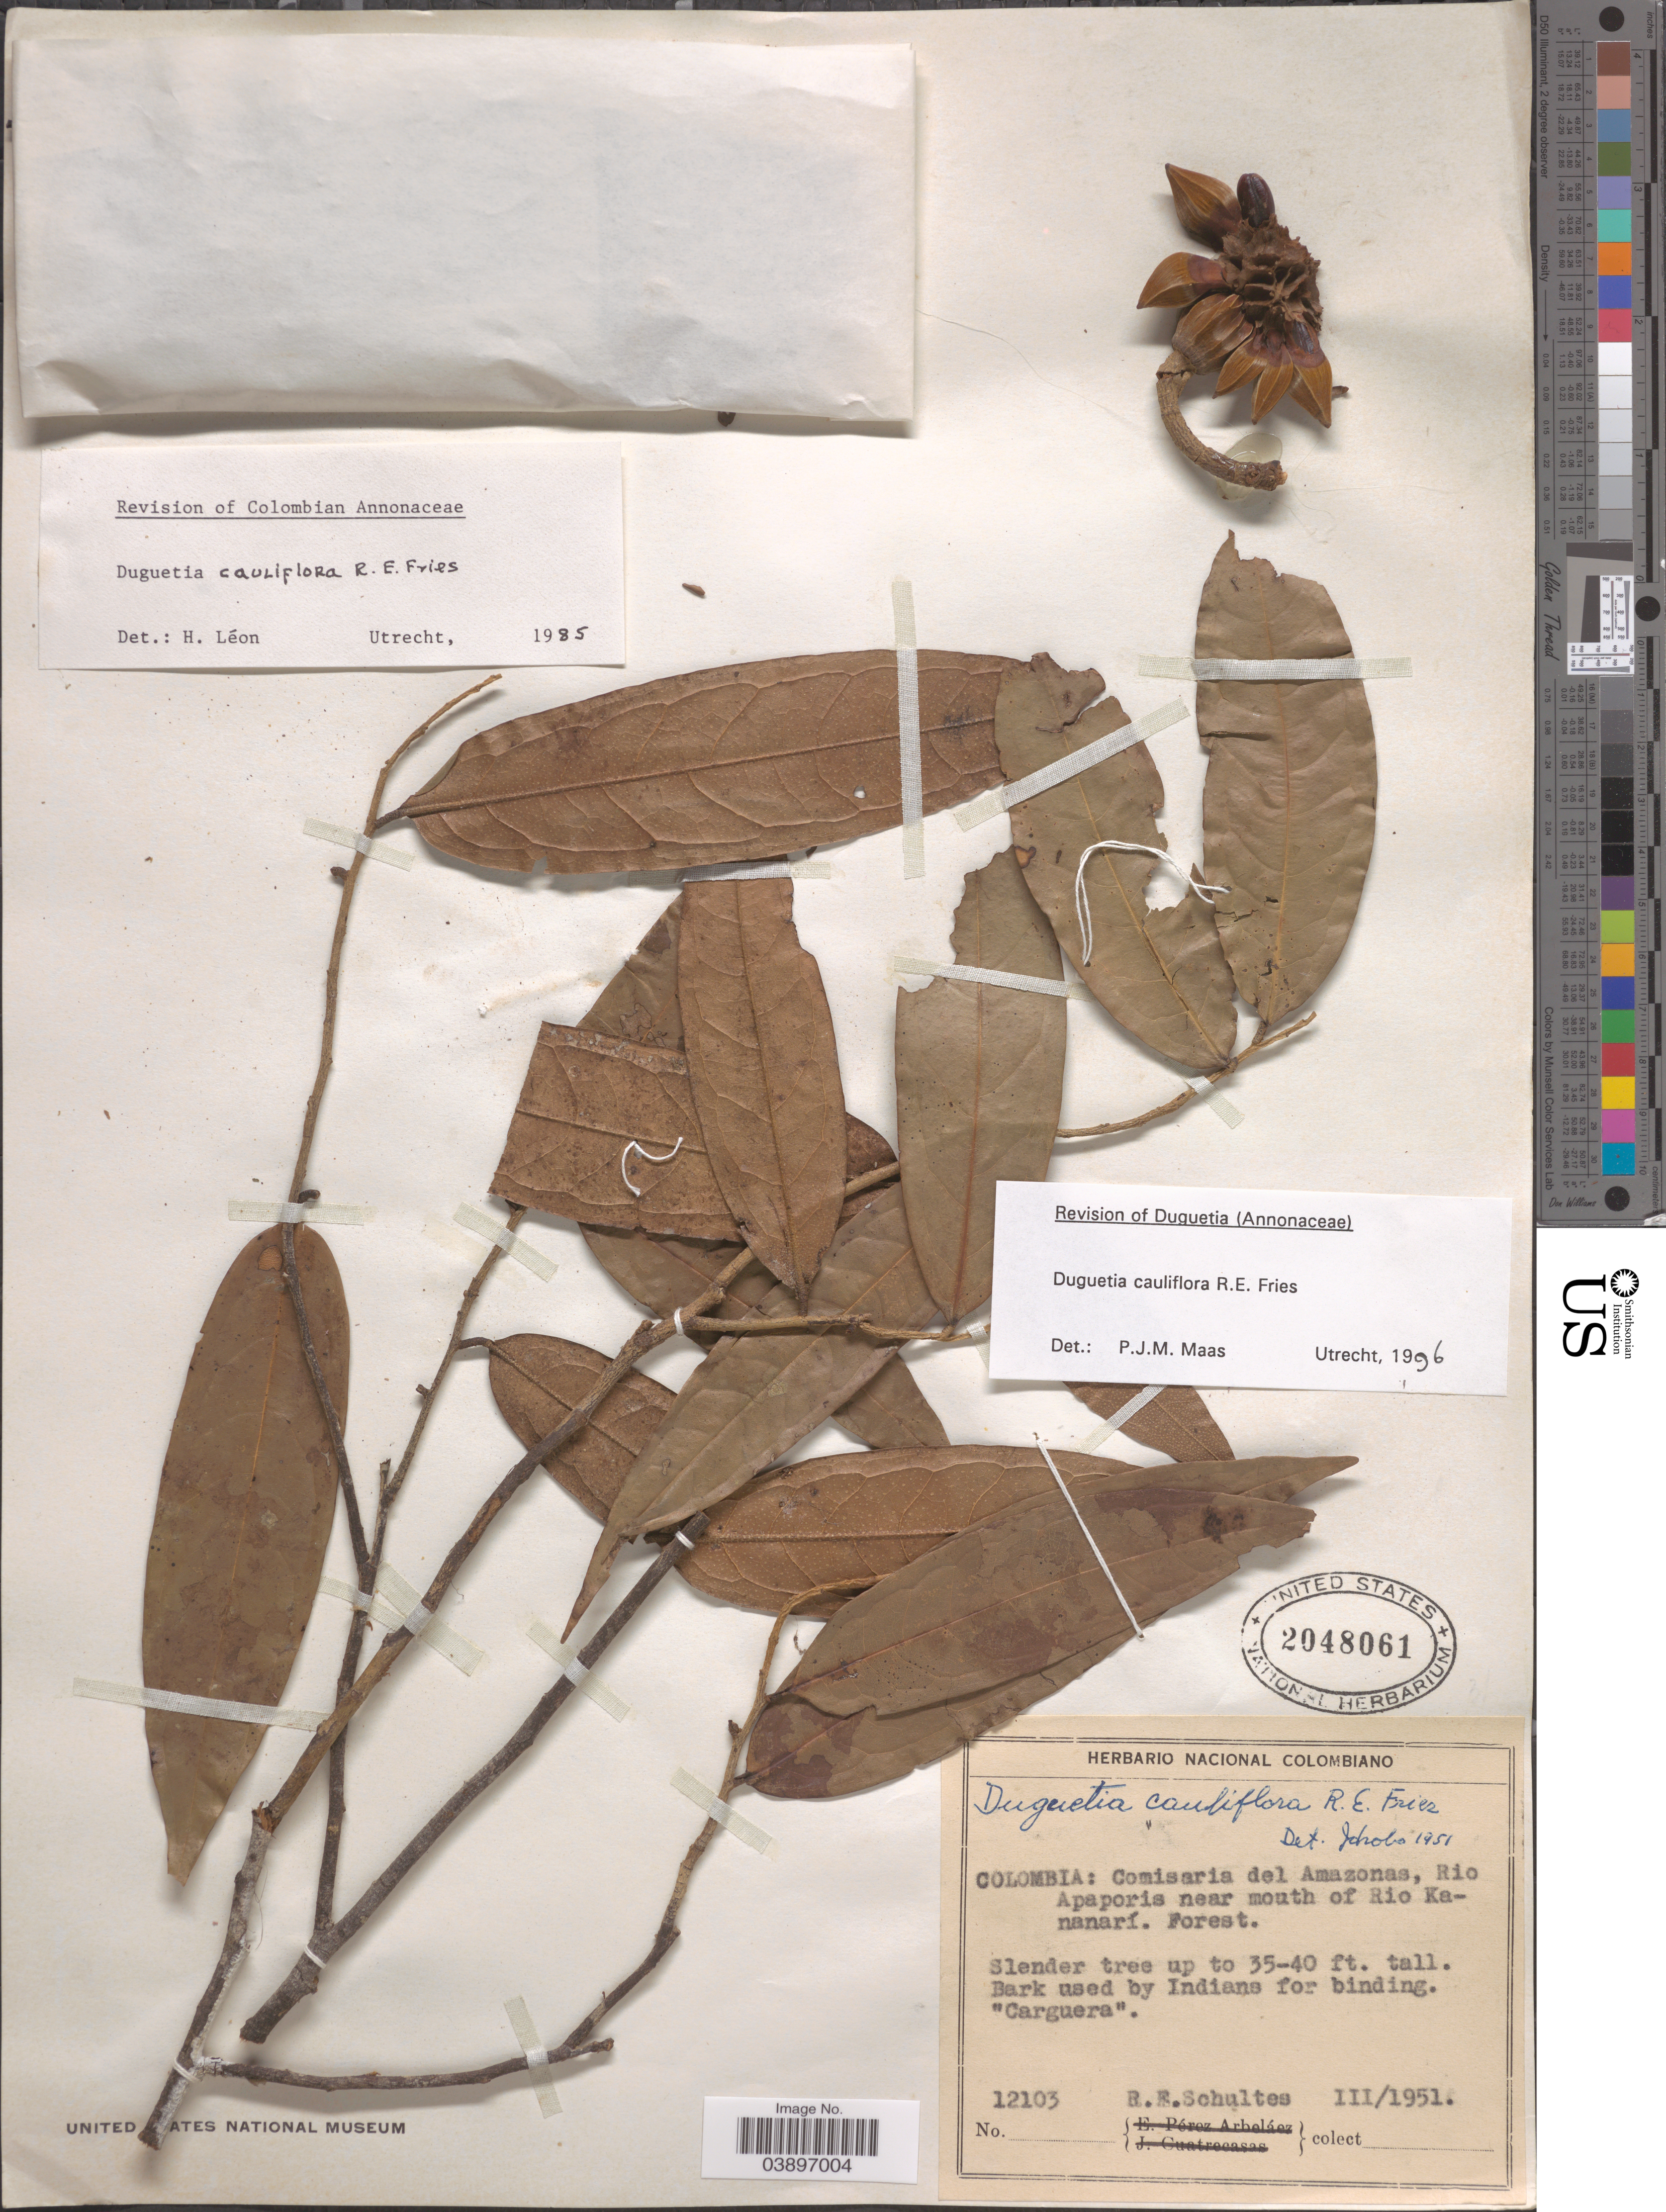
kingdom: Plantae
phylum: Tracheophyta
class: Magnoliopsida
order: Magnoliales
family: Annonaceae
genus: Duguetia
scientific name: Duguetia cauliflora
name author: R.E. Fr.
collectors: R. E. Schultes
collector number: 12103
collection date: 1951-03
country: Colombia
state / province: Amazônas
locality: Comisaria del Amazonas, Rio Apaporis near mouth of Rio Kananarí.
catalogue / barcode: US 2048061